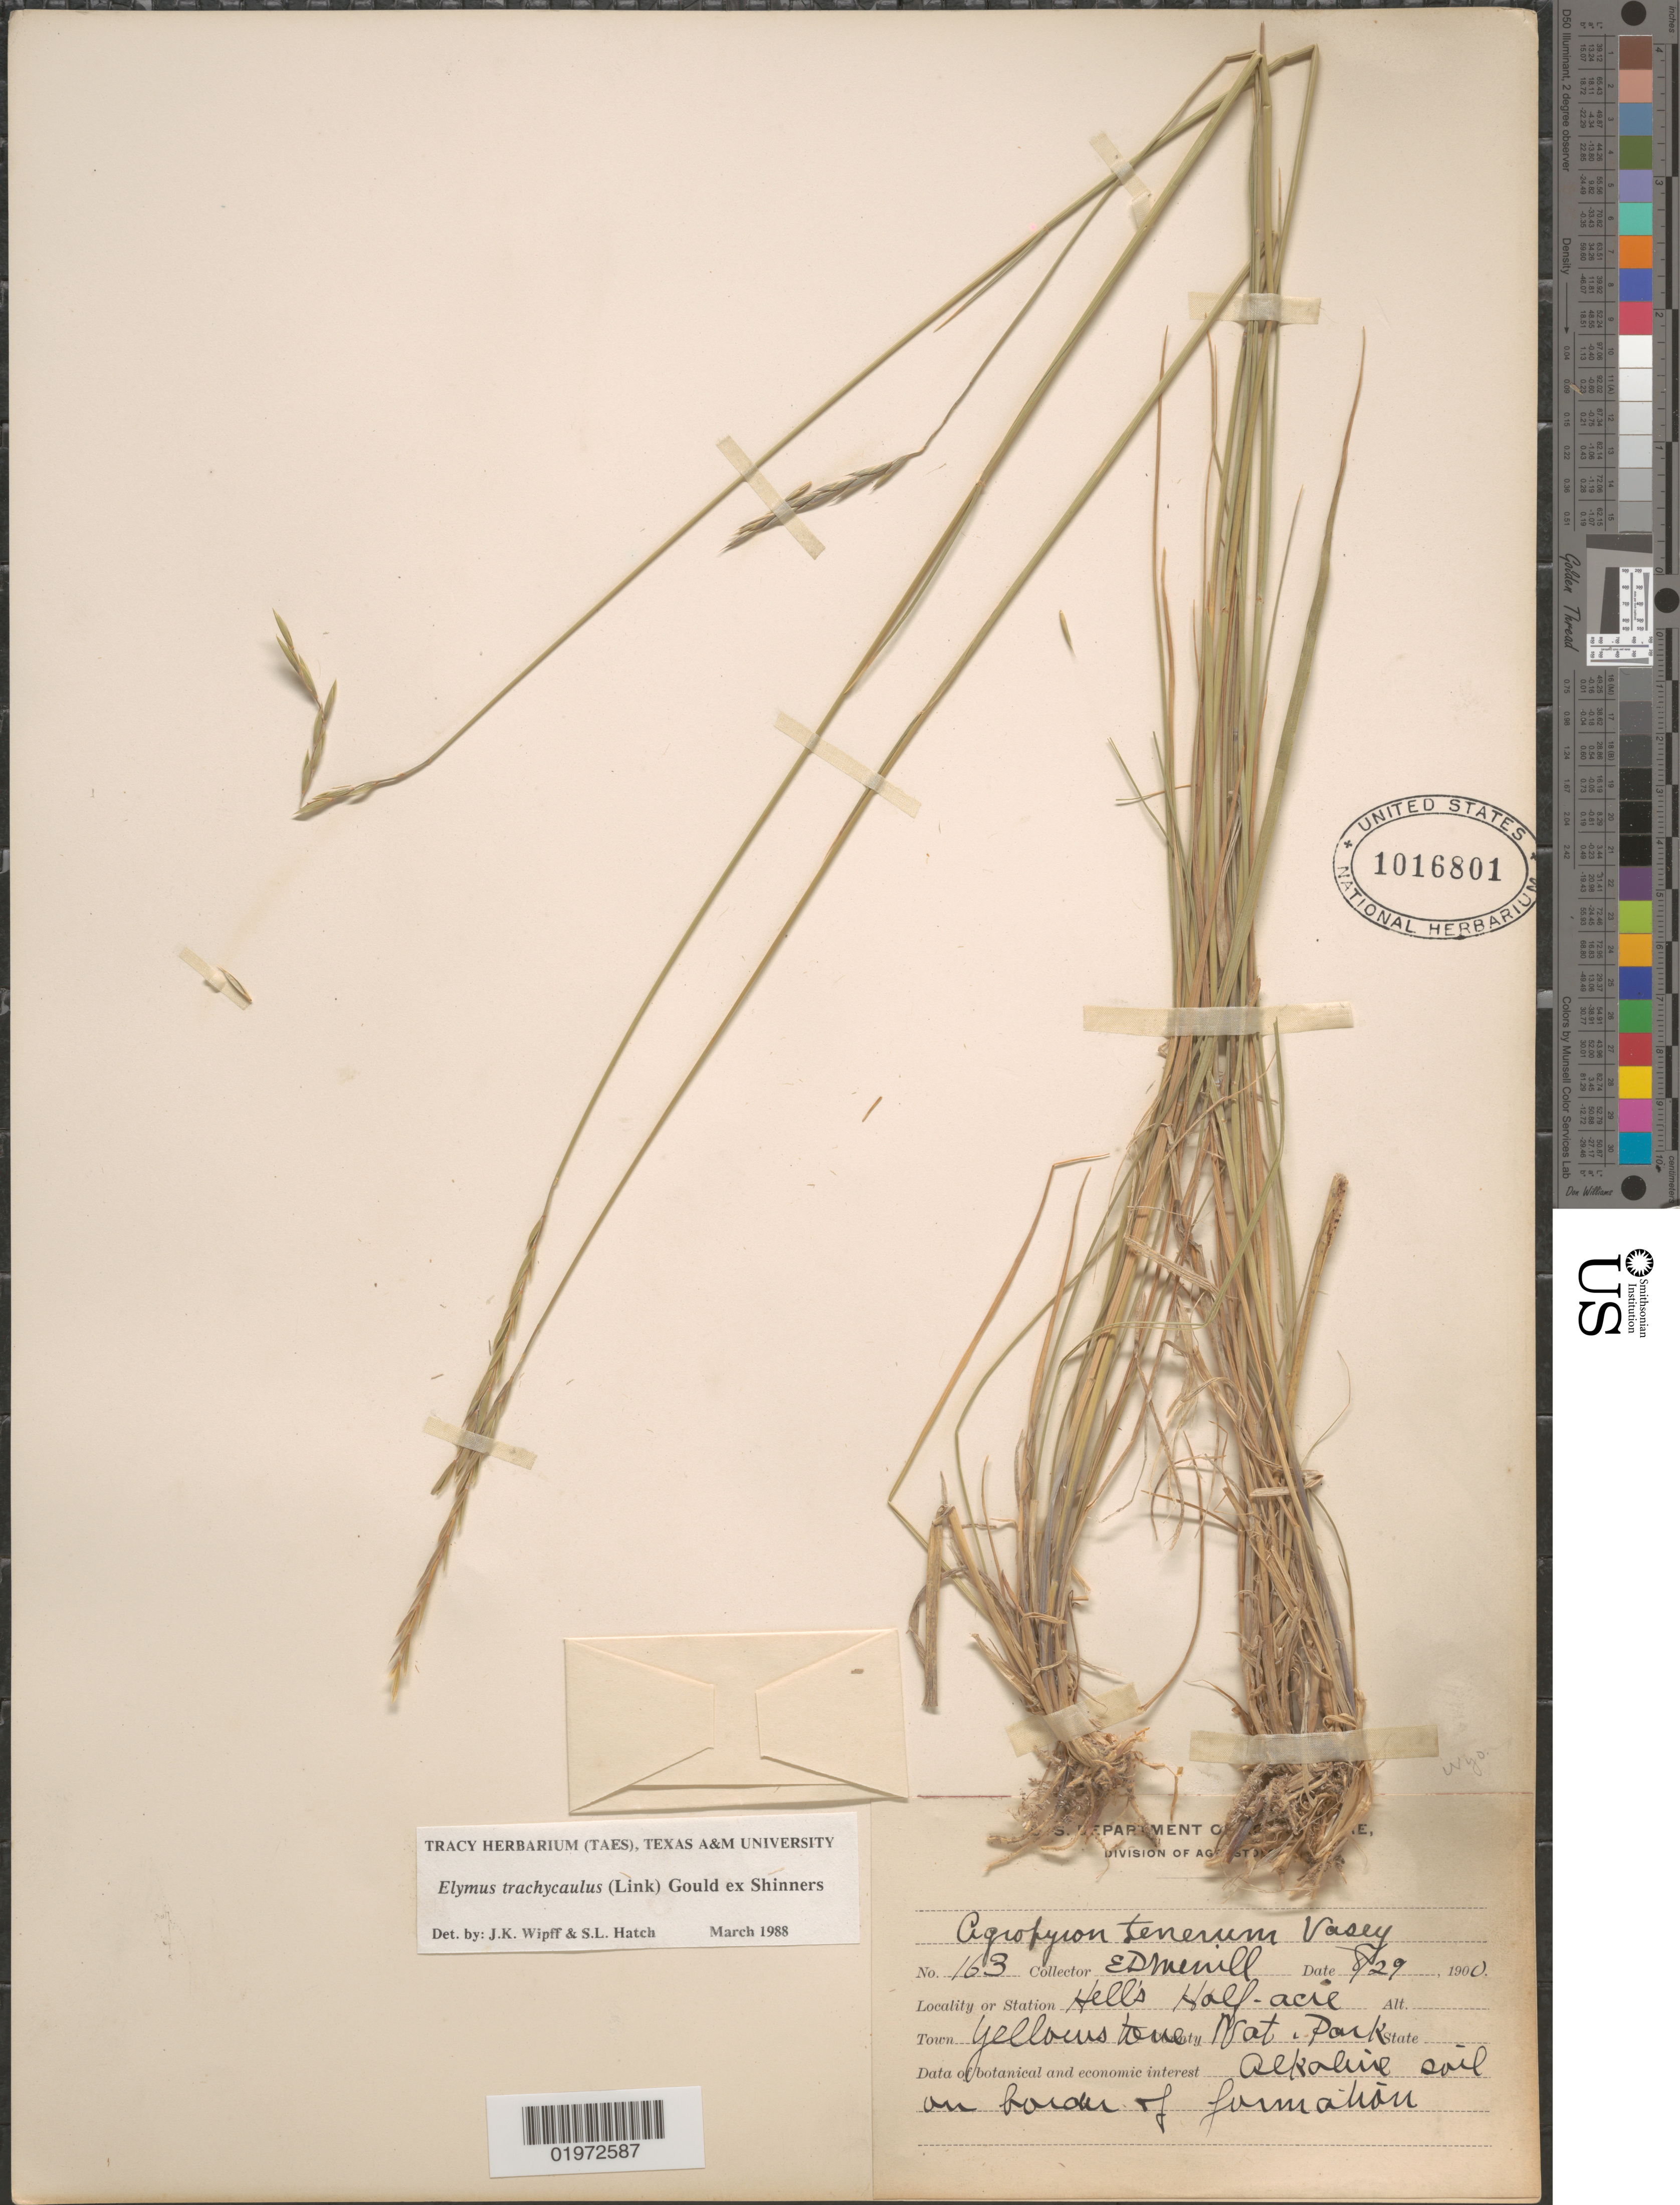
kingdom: Plantae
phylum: Tracheophyta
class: Liliopsida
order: Poales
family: Poaceae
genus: Elymus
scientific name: Elymus trachycaulus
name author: (Link) Gould ex Shinners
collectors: E. D. Merrill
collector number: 163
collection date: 1900-08-29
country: United States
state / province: Wyoming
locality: Hell's Half-acre. Town Yellowstone National Park.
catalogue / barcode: US 1016801